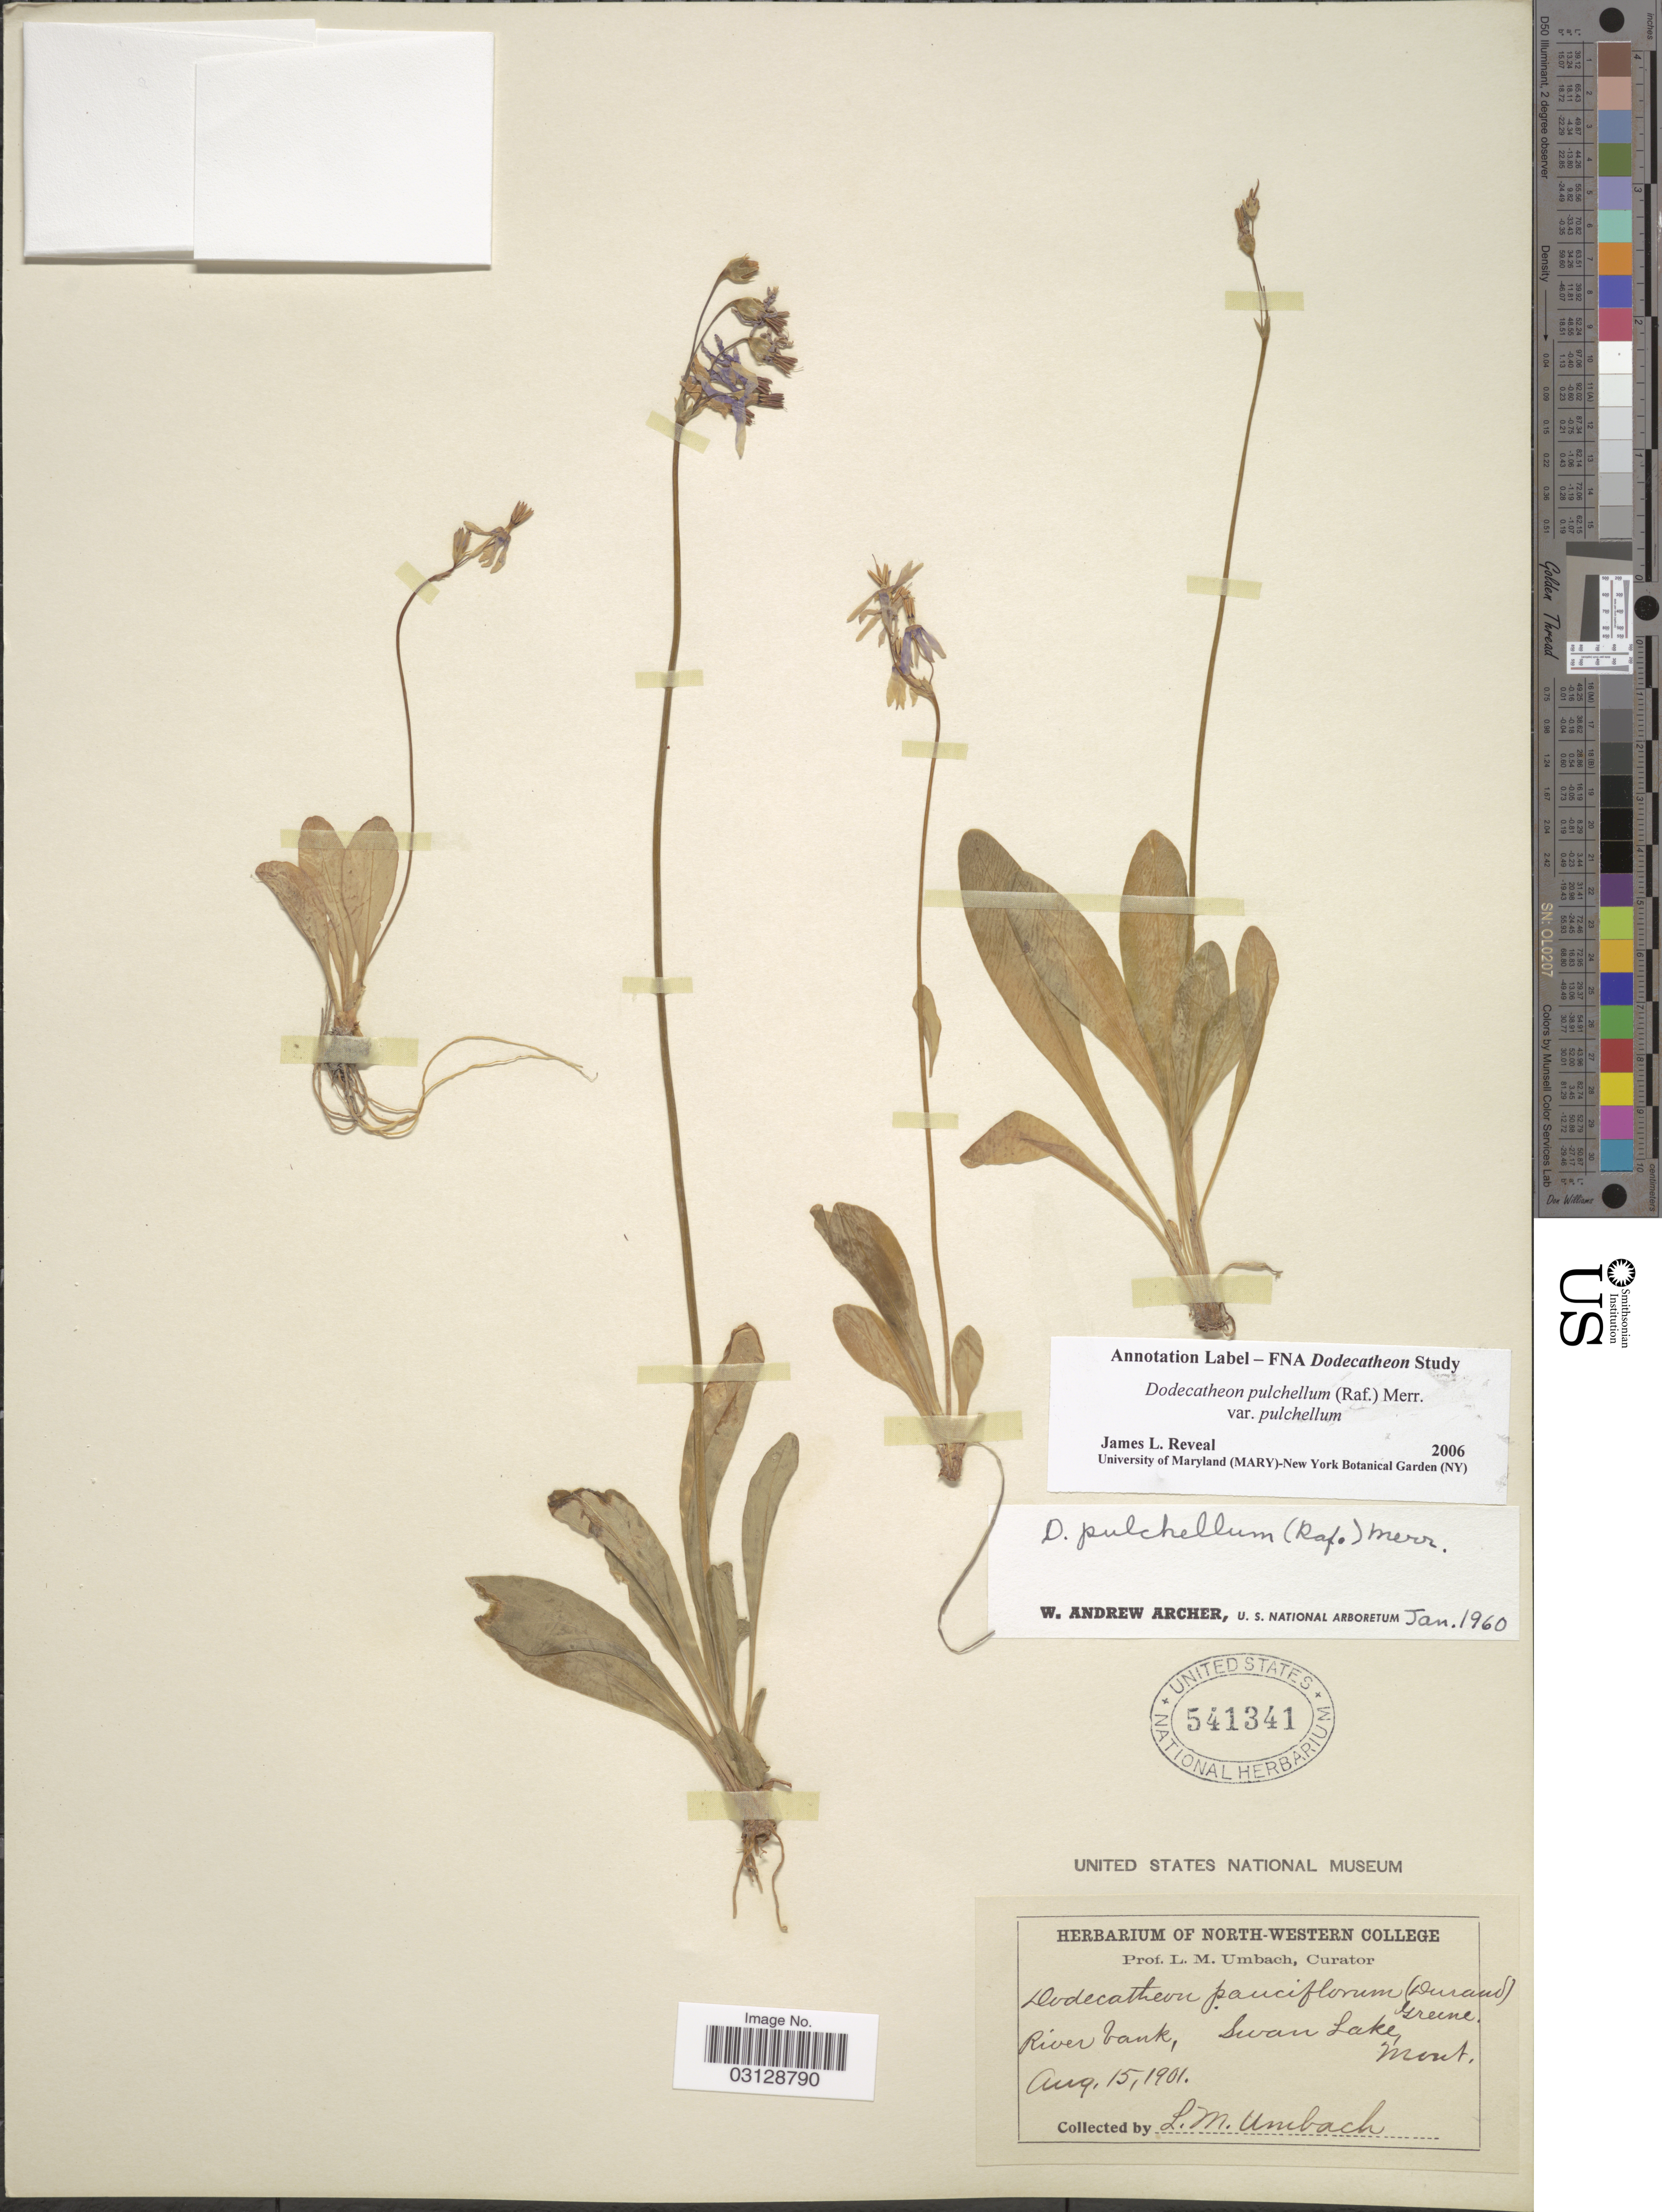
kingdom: Plantae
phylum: Tracheophyta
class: Magnoliopsida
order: Ericales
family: Primulaceae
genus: Dodecatheon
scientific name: Dodecatheon pulchellum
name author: (Raf.) Merr.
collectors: L. M. Umbach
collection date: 1901-08-15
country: United States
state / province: Montana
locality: River bank, Swan Lake.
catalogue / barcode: US 541341